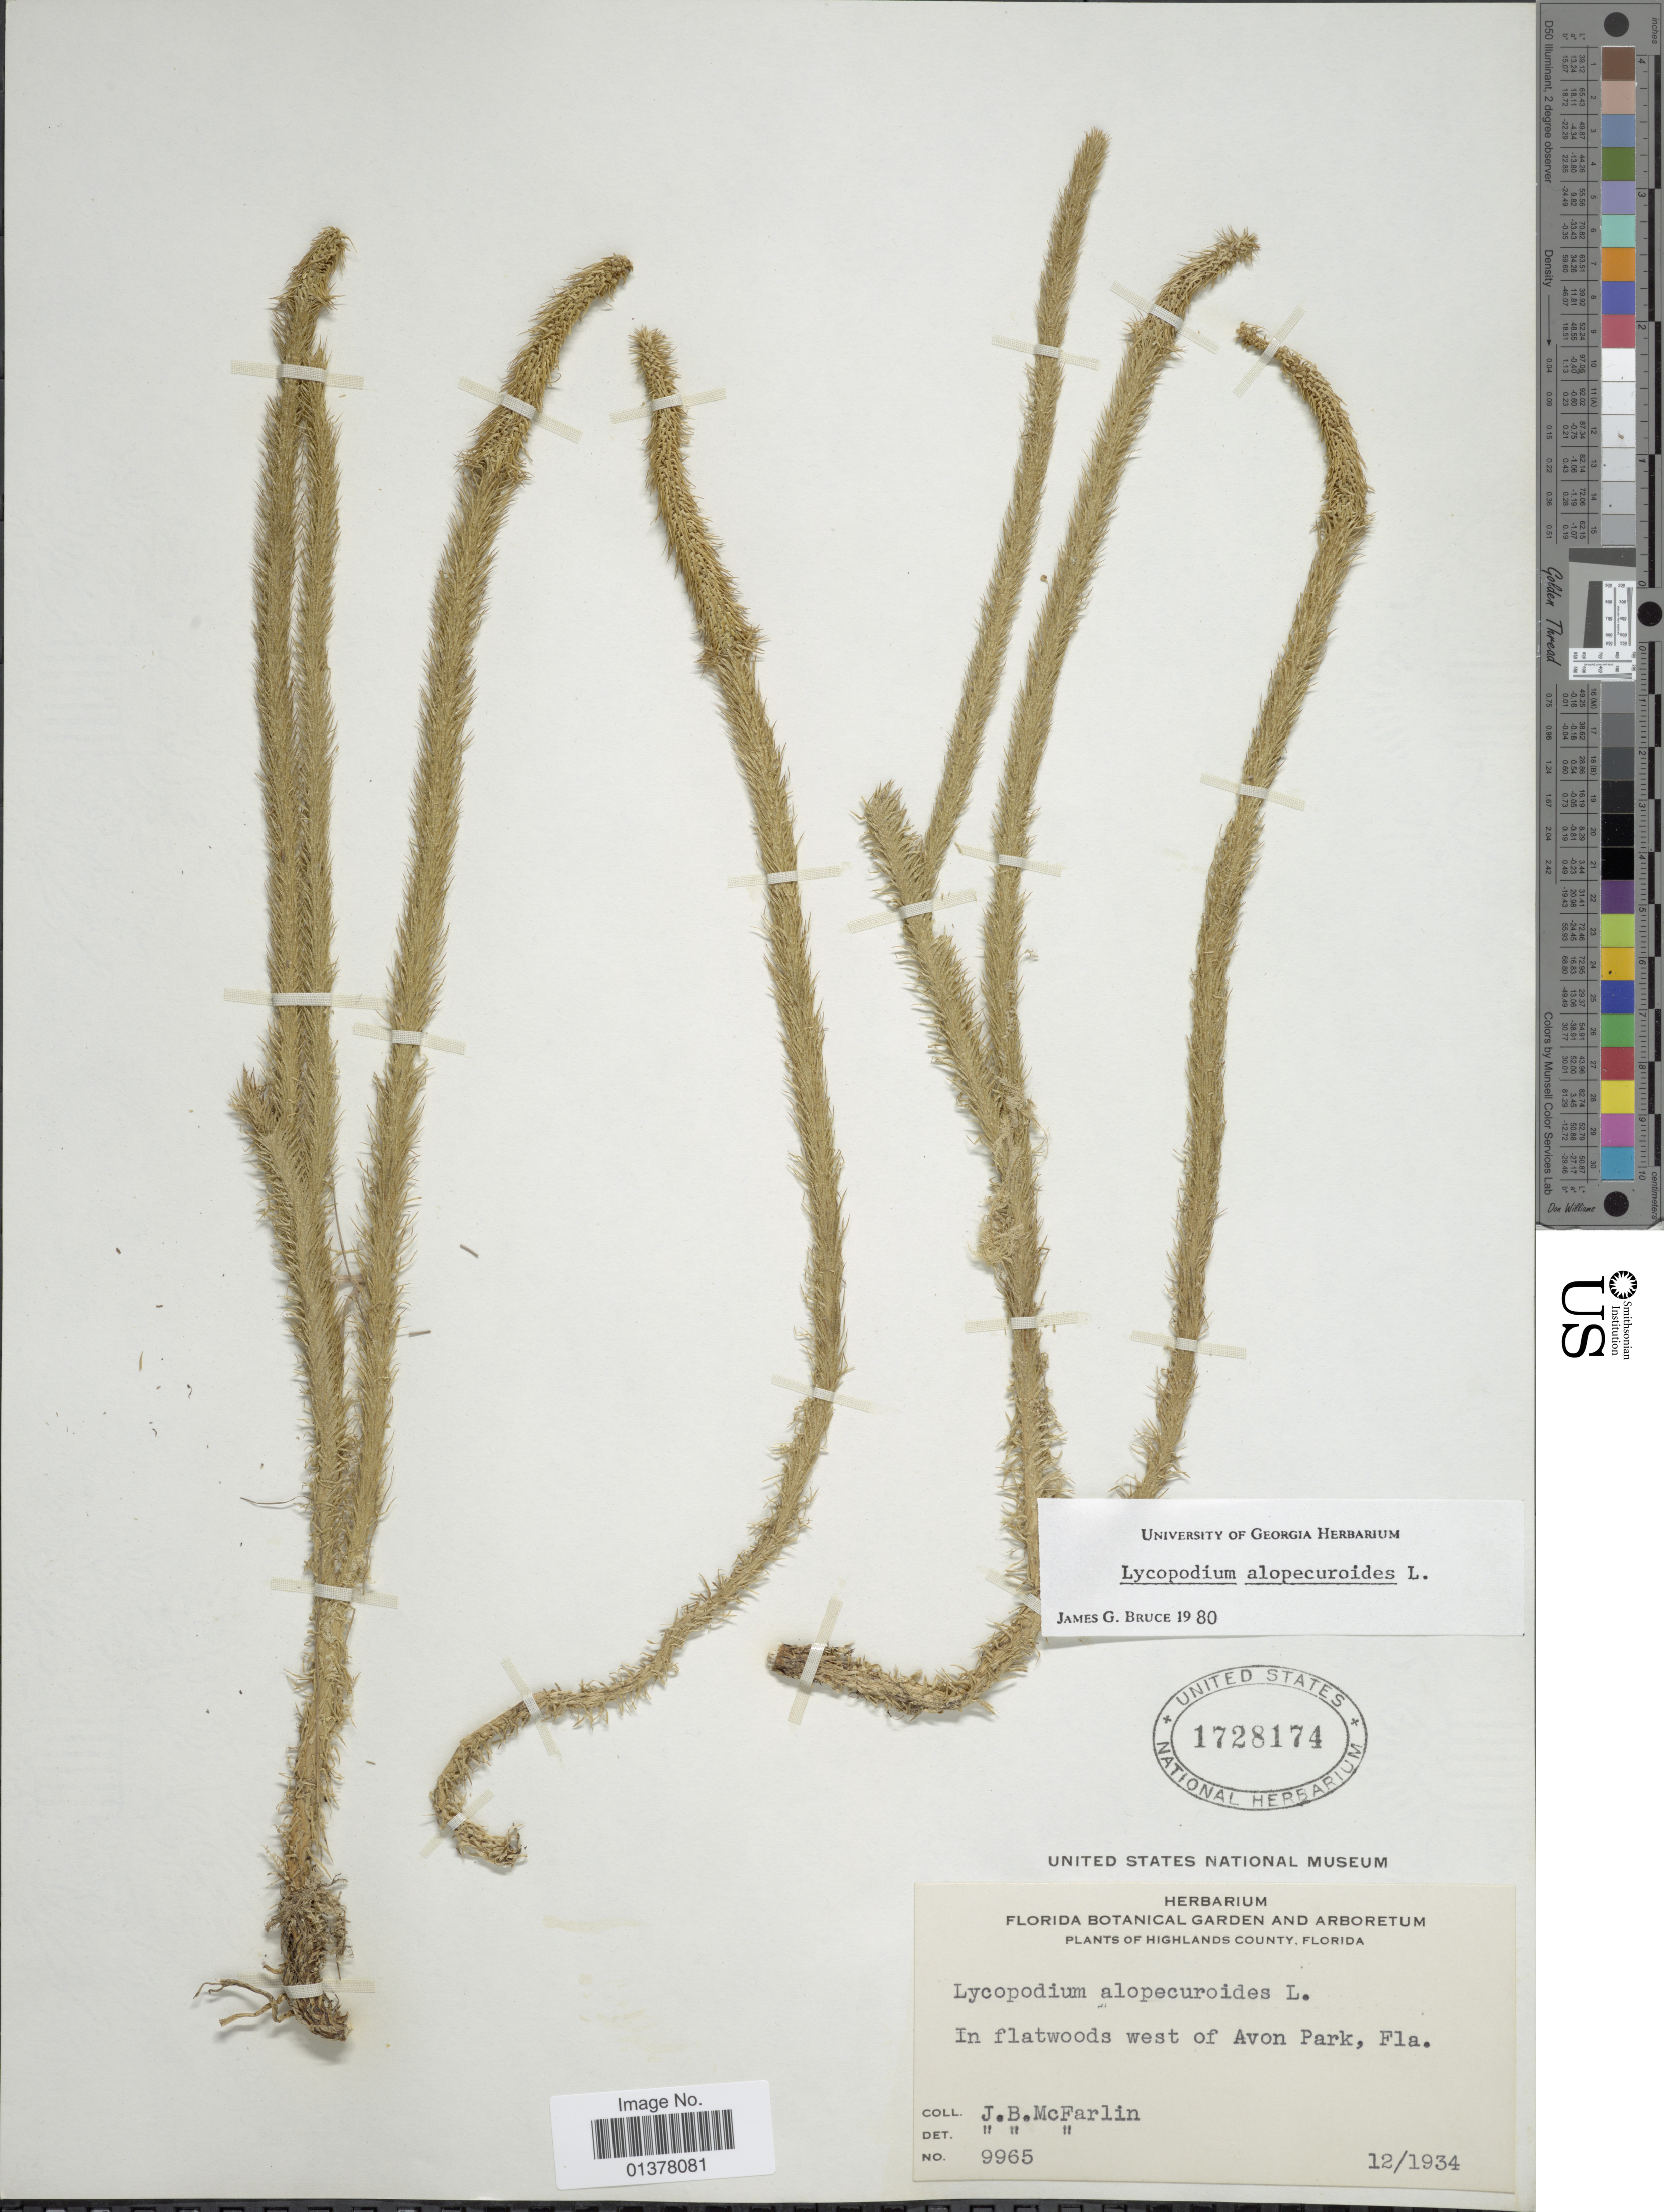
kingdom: Plantae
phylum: Tracheophyta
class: Lycopodiopsida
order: Lycopodiales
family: Lycopodiaceae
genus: Lycopodiella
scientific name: Lycopodiella alopecuroides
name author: (L.) Cranfill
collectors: J. McFarlin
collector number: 9965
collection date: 1934-12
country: United States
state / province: Florida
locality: In flatwoods west of Avon Park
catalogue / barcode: US 1728174